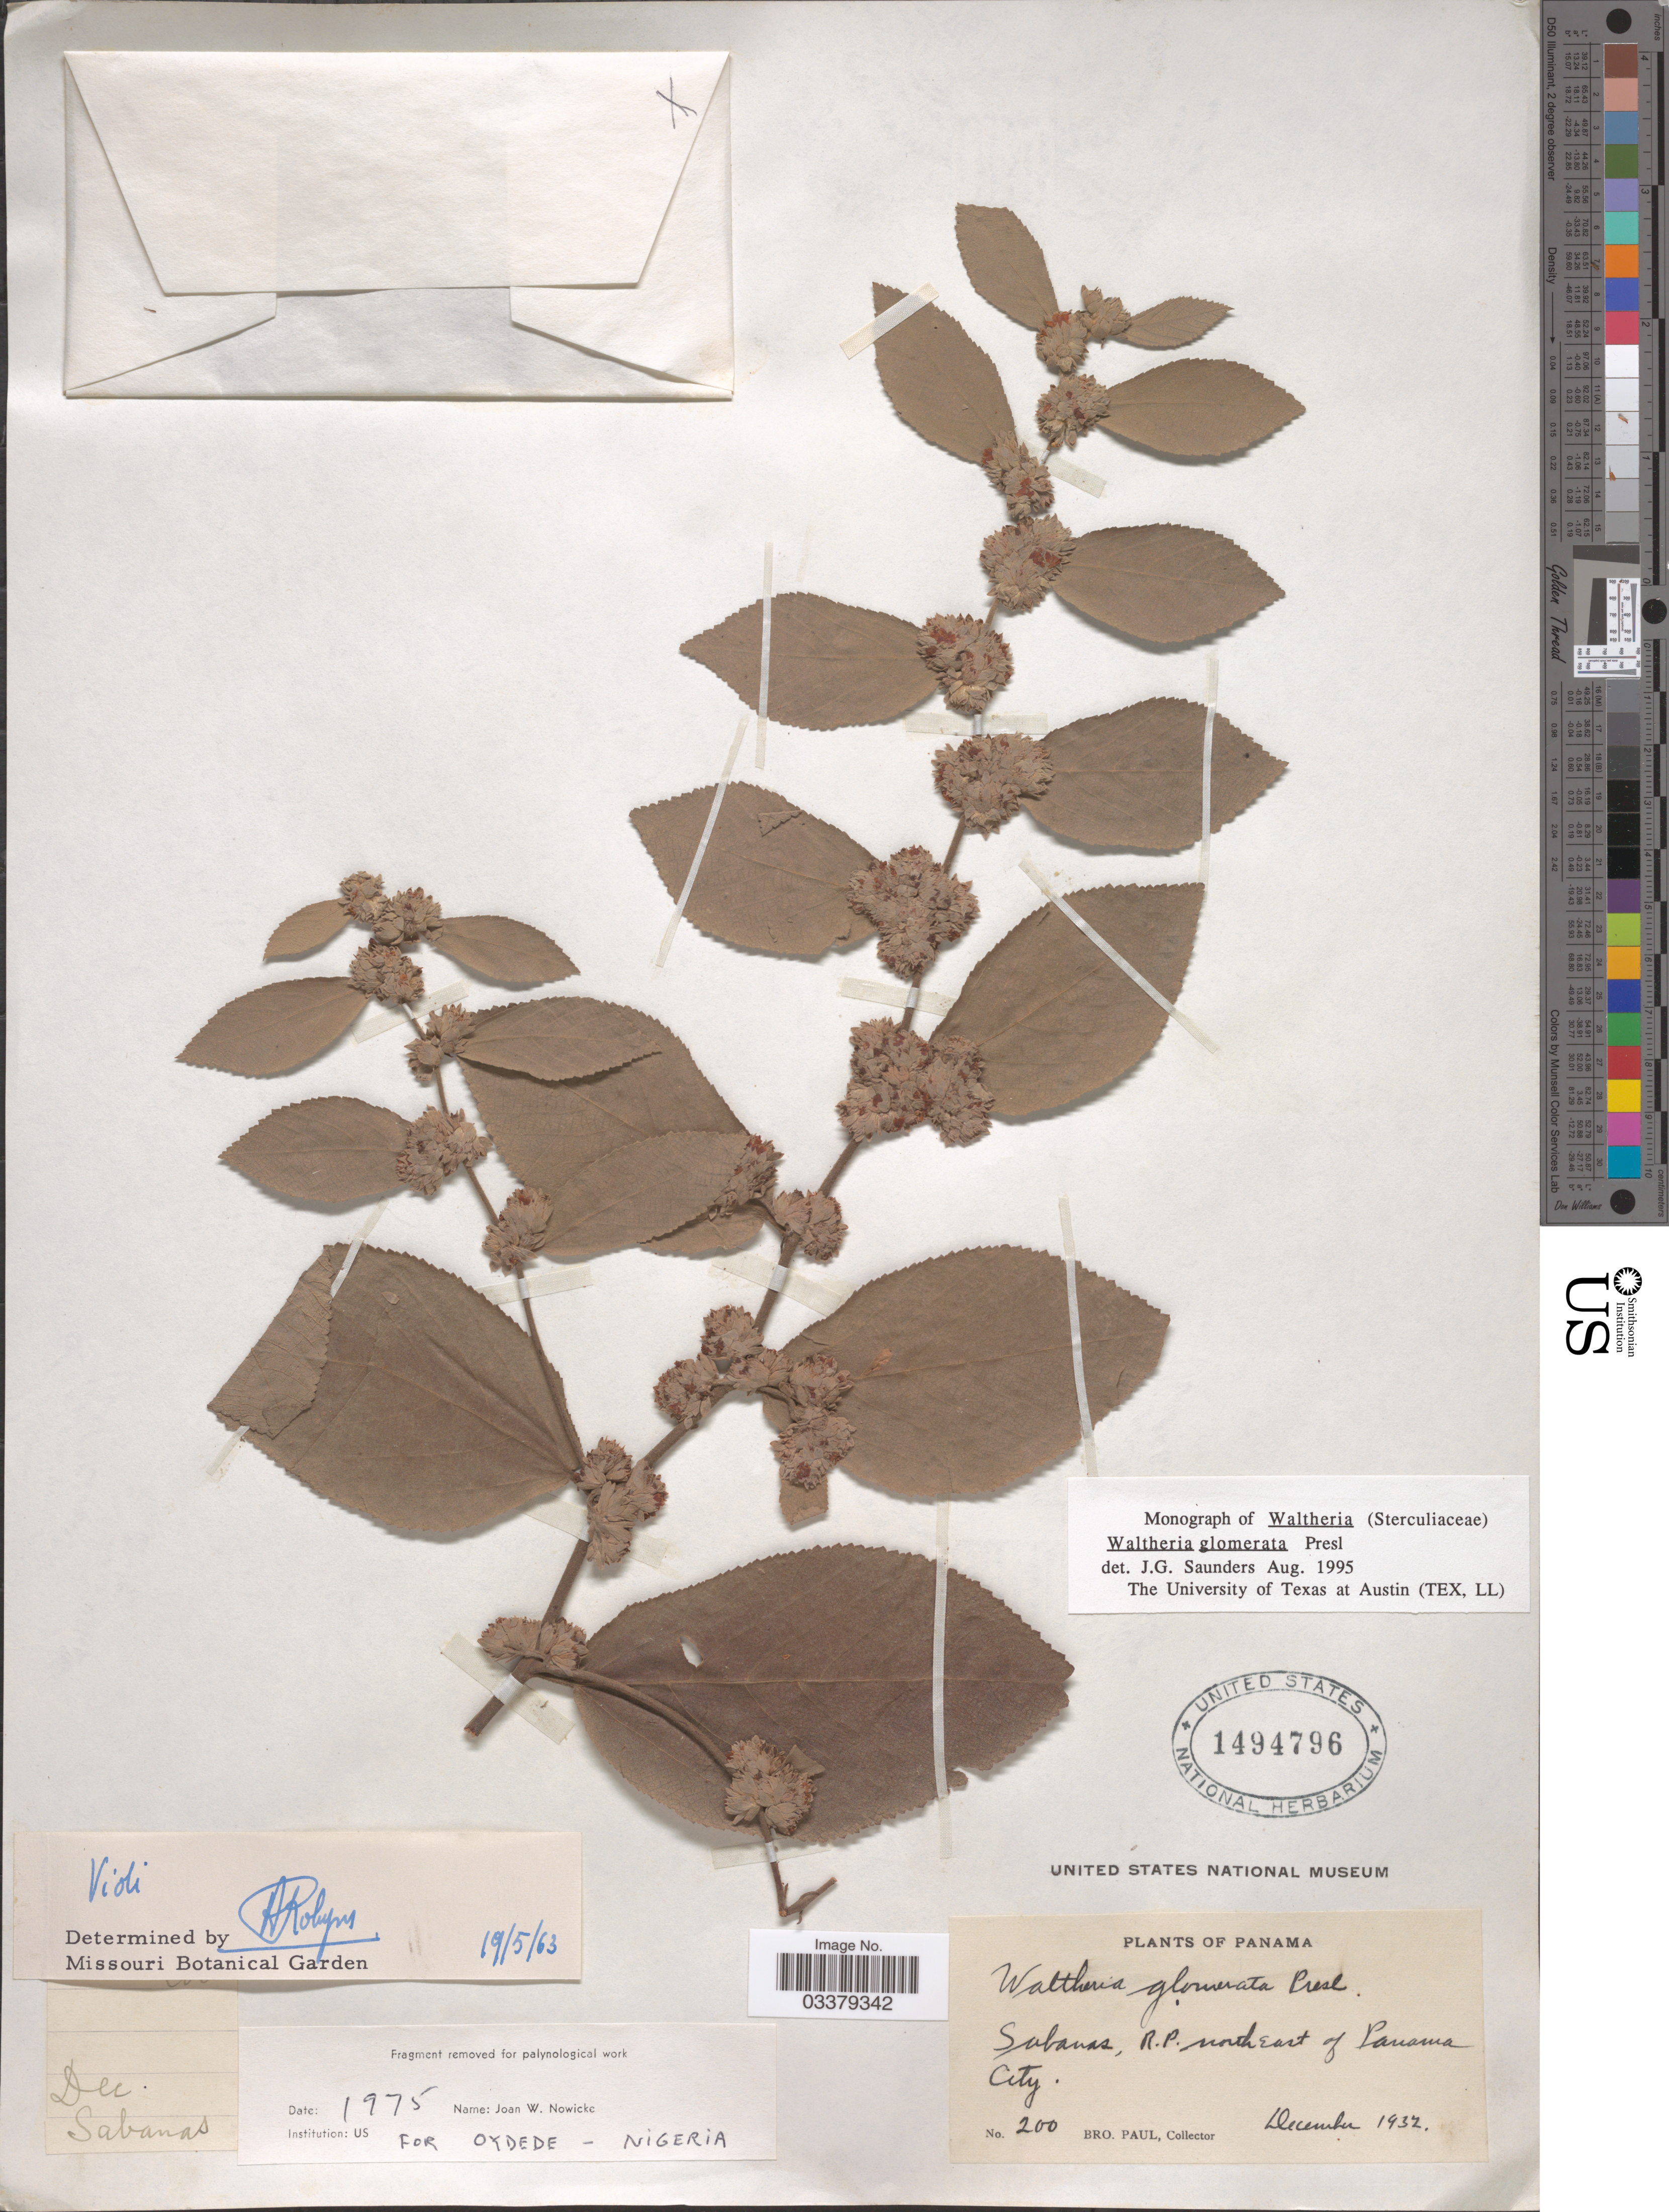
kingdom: Plantae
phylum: Tracheophyta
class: Magnoliopsida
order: Malvales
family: Malvaceae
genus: Waltheria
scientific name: Waltheria glomerata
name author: C. Presl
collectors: B. Paul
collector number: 200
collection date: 1932-12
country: Panama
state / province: Panamá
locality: Sabanas, R. P. northeast of Panama City.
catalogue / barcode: US 1494796